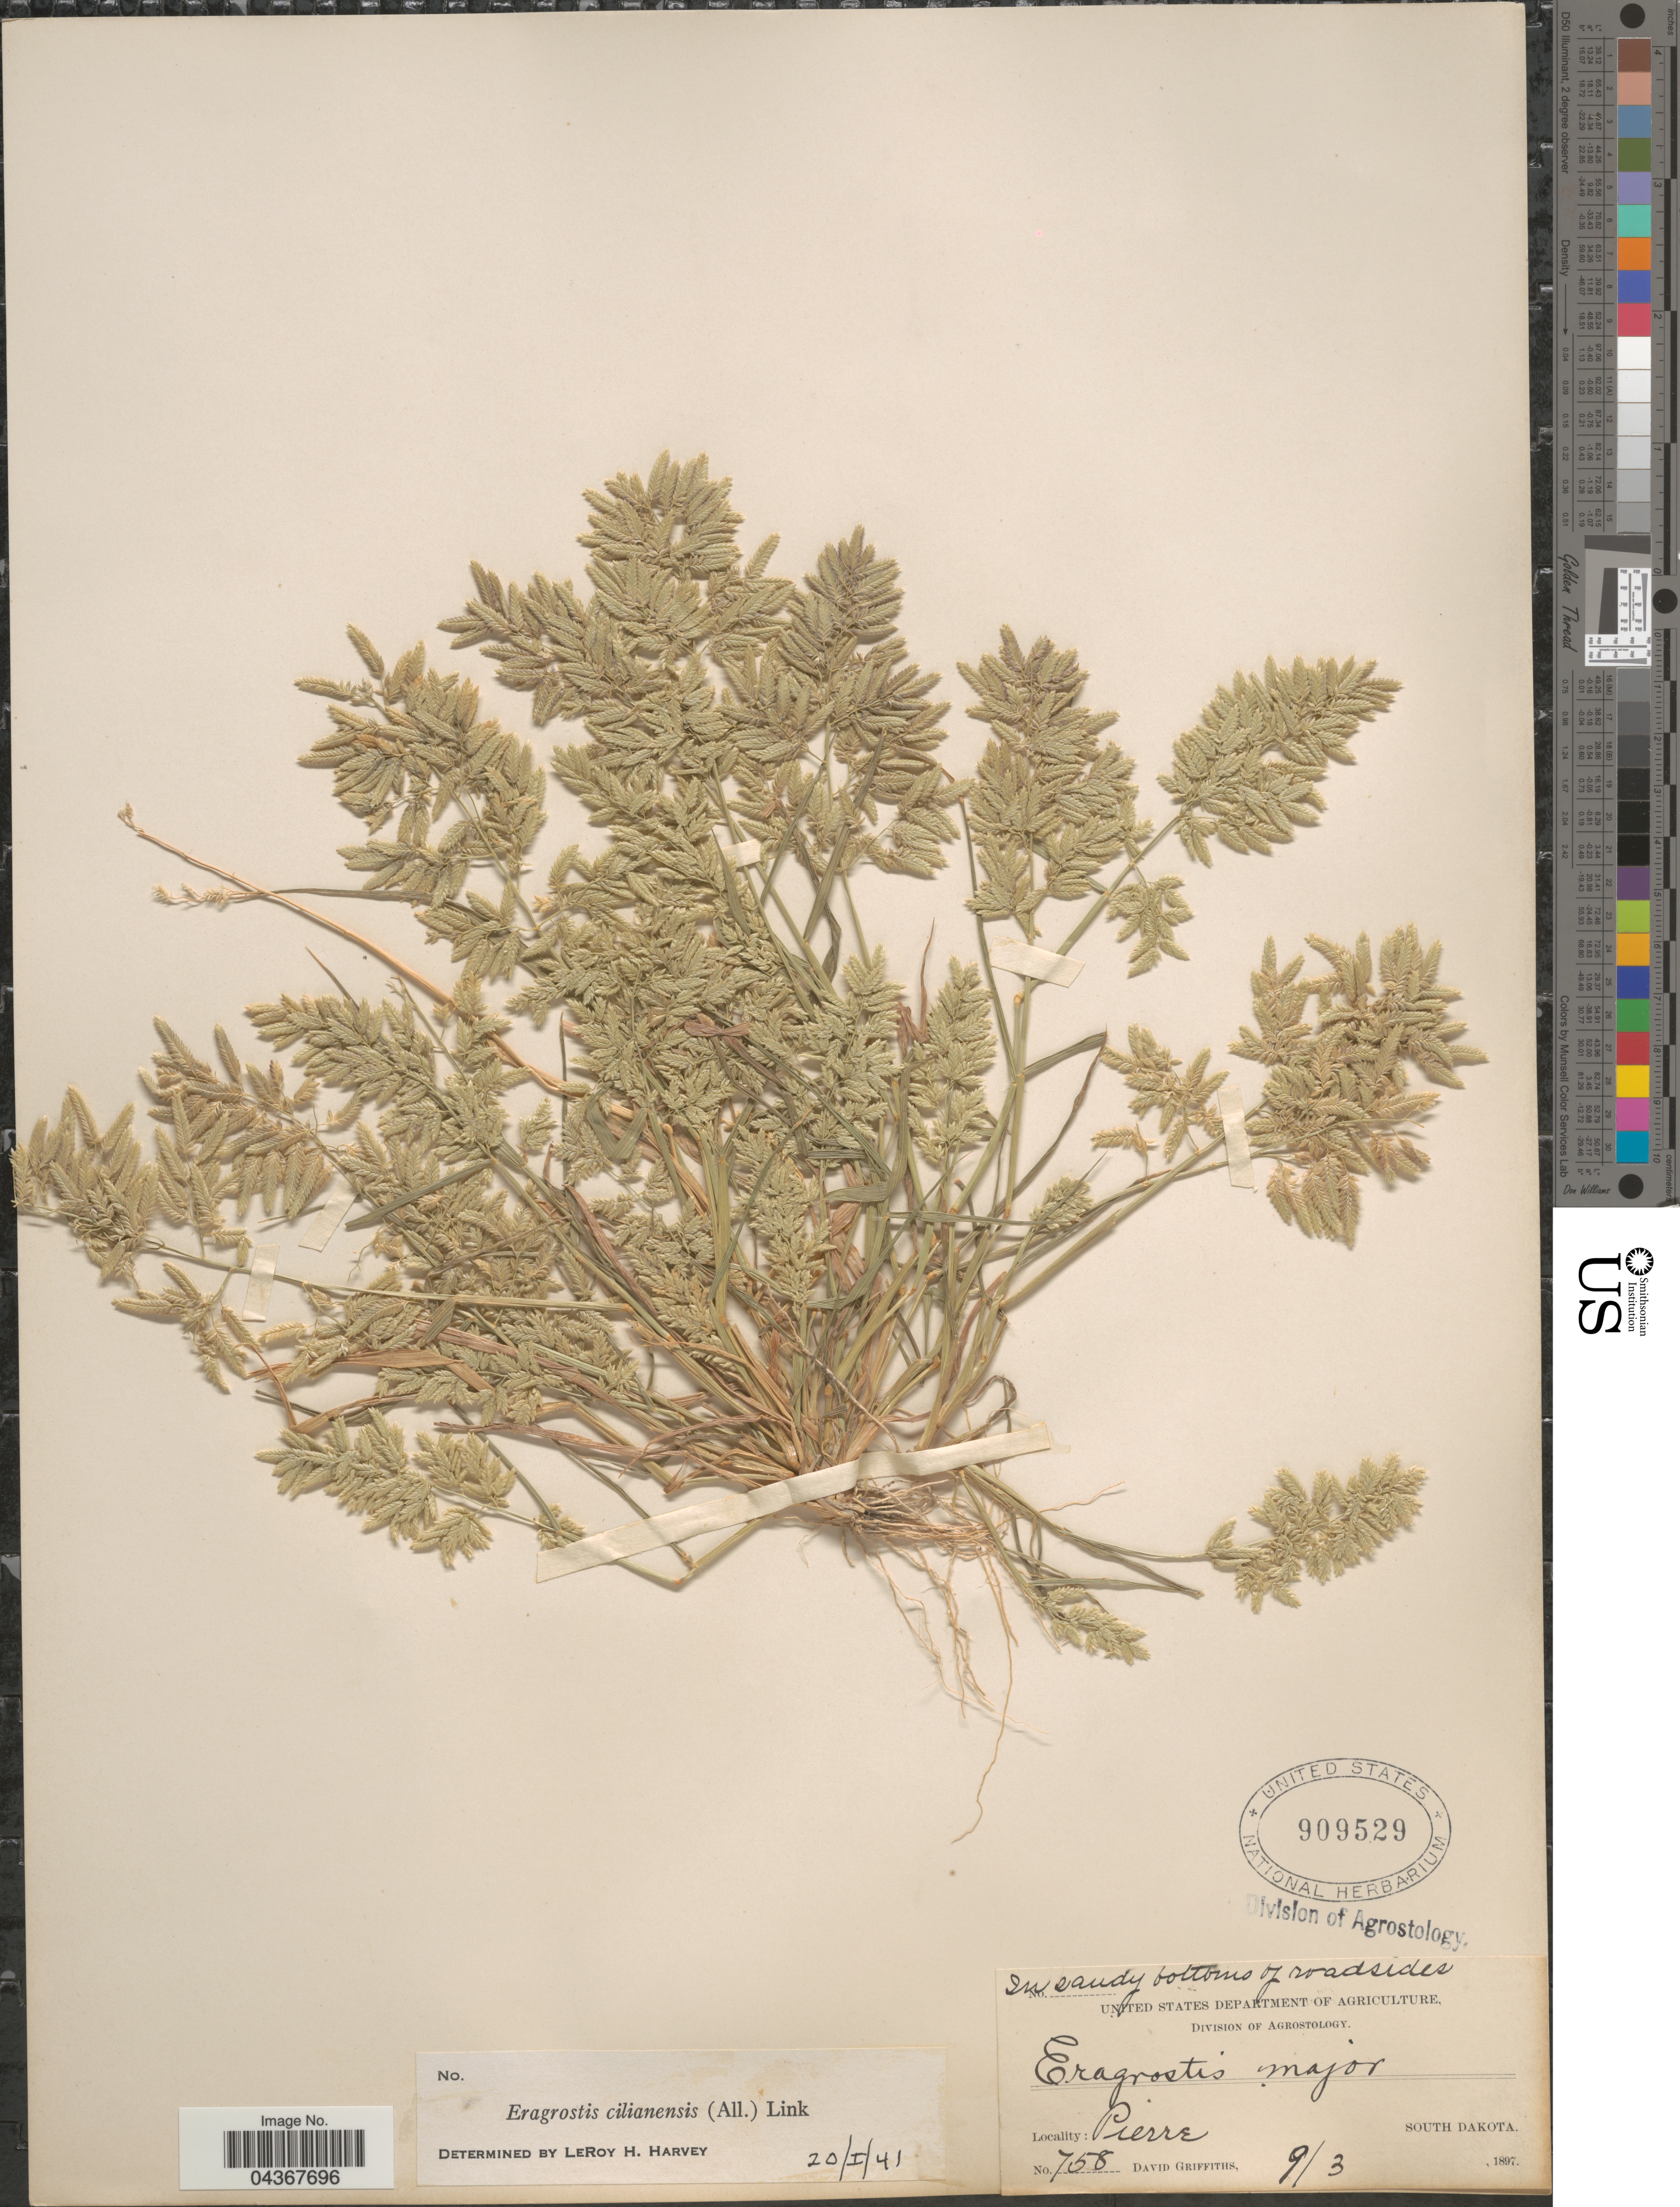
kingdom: Plantae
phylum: Tracheophyta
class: Liliopsida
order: Poales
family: Poaceae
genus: Eragrostis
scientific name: Eragrostis cilianensis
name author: (Bellardi) Vignolo ex Janch.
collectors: D. Griffiths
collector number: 758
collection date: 1897-09-03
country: United States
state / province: South Dakota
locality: Pierre.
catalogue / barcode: US 909529